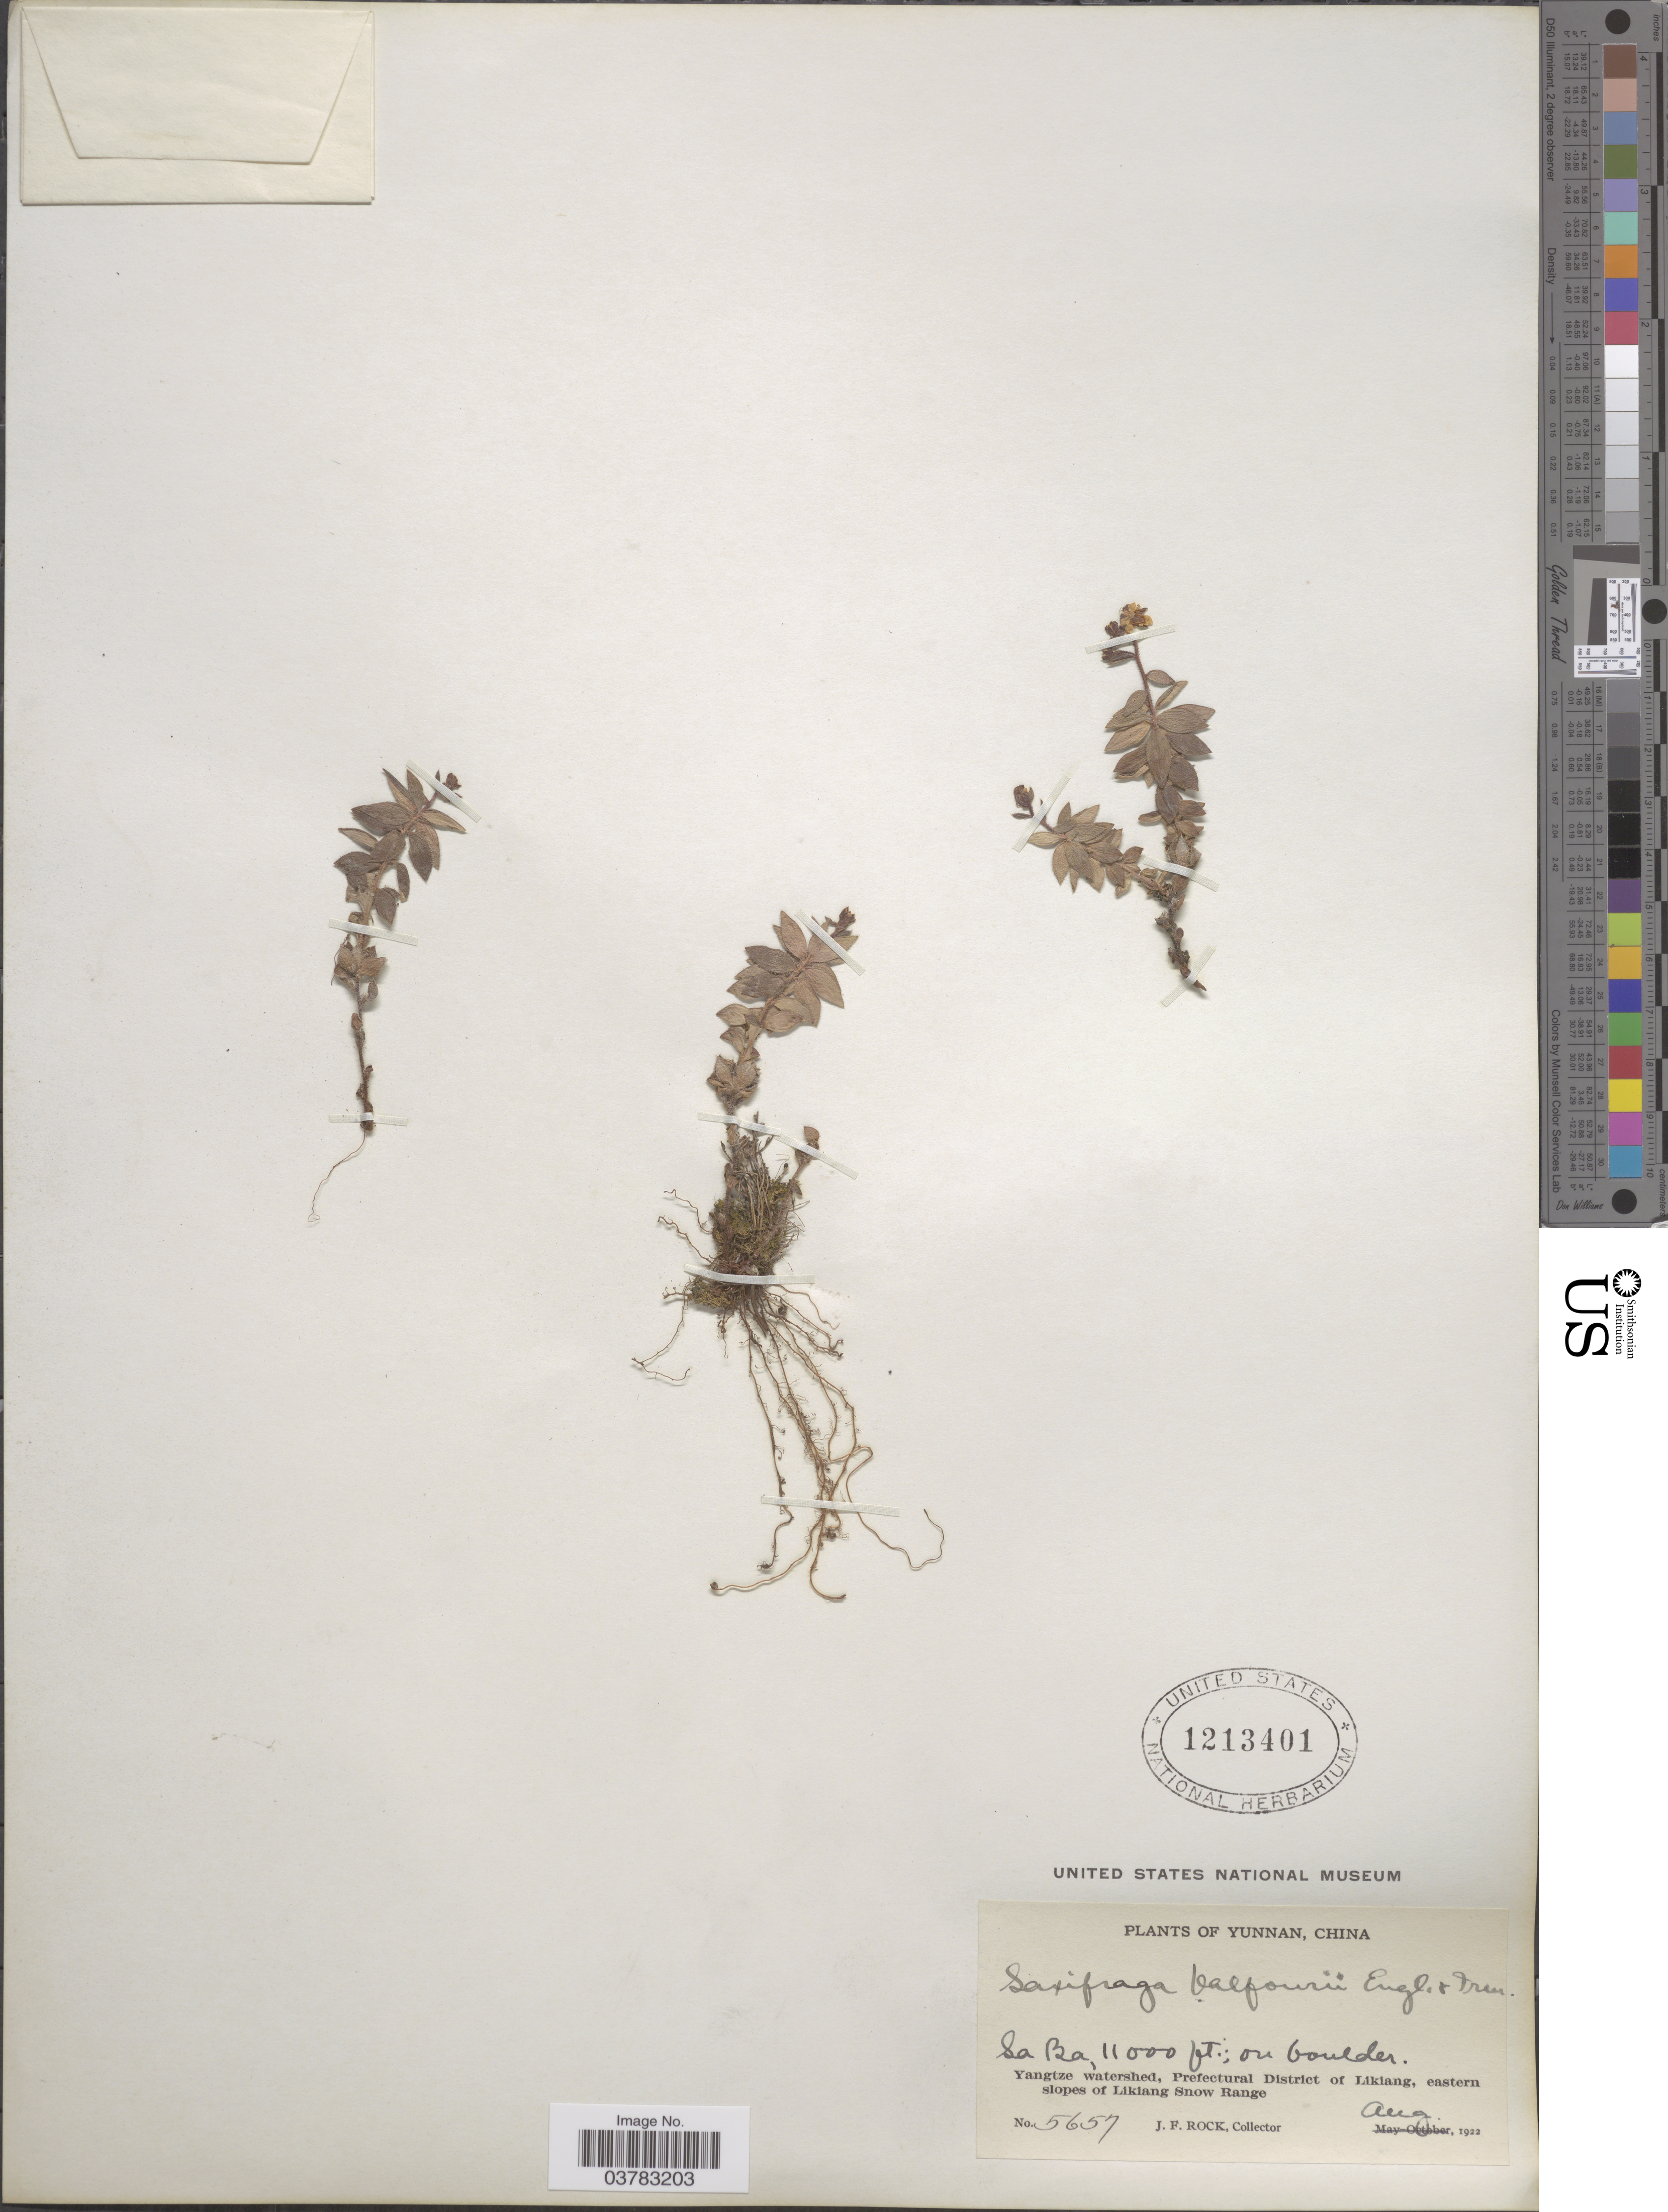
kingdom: Plantae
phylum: Tracheophyta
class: Magnoliopsida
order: Saxifragales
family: Saxifragaceae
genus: Saxifraga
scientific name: Saxifraga balfourii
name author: Engl. & Irmsch.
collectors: J. Rock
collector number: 5657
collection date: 1922-08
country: China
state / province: Yunnan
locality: Sa Ba. On boulder. Yangtze watershed, Prefectural District of Likiang, eastern slopes of Likiang Snow Range.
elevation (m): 3353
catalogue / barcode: US 1213401